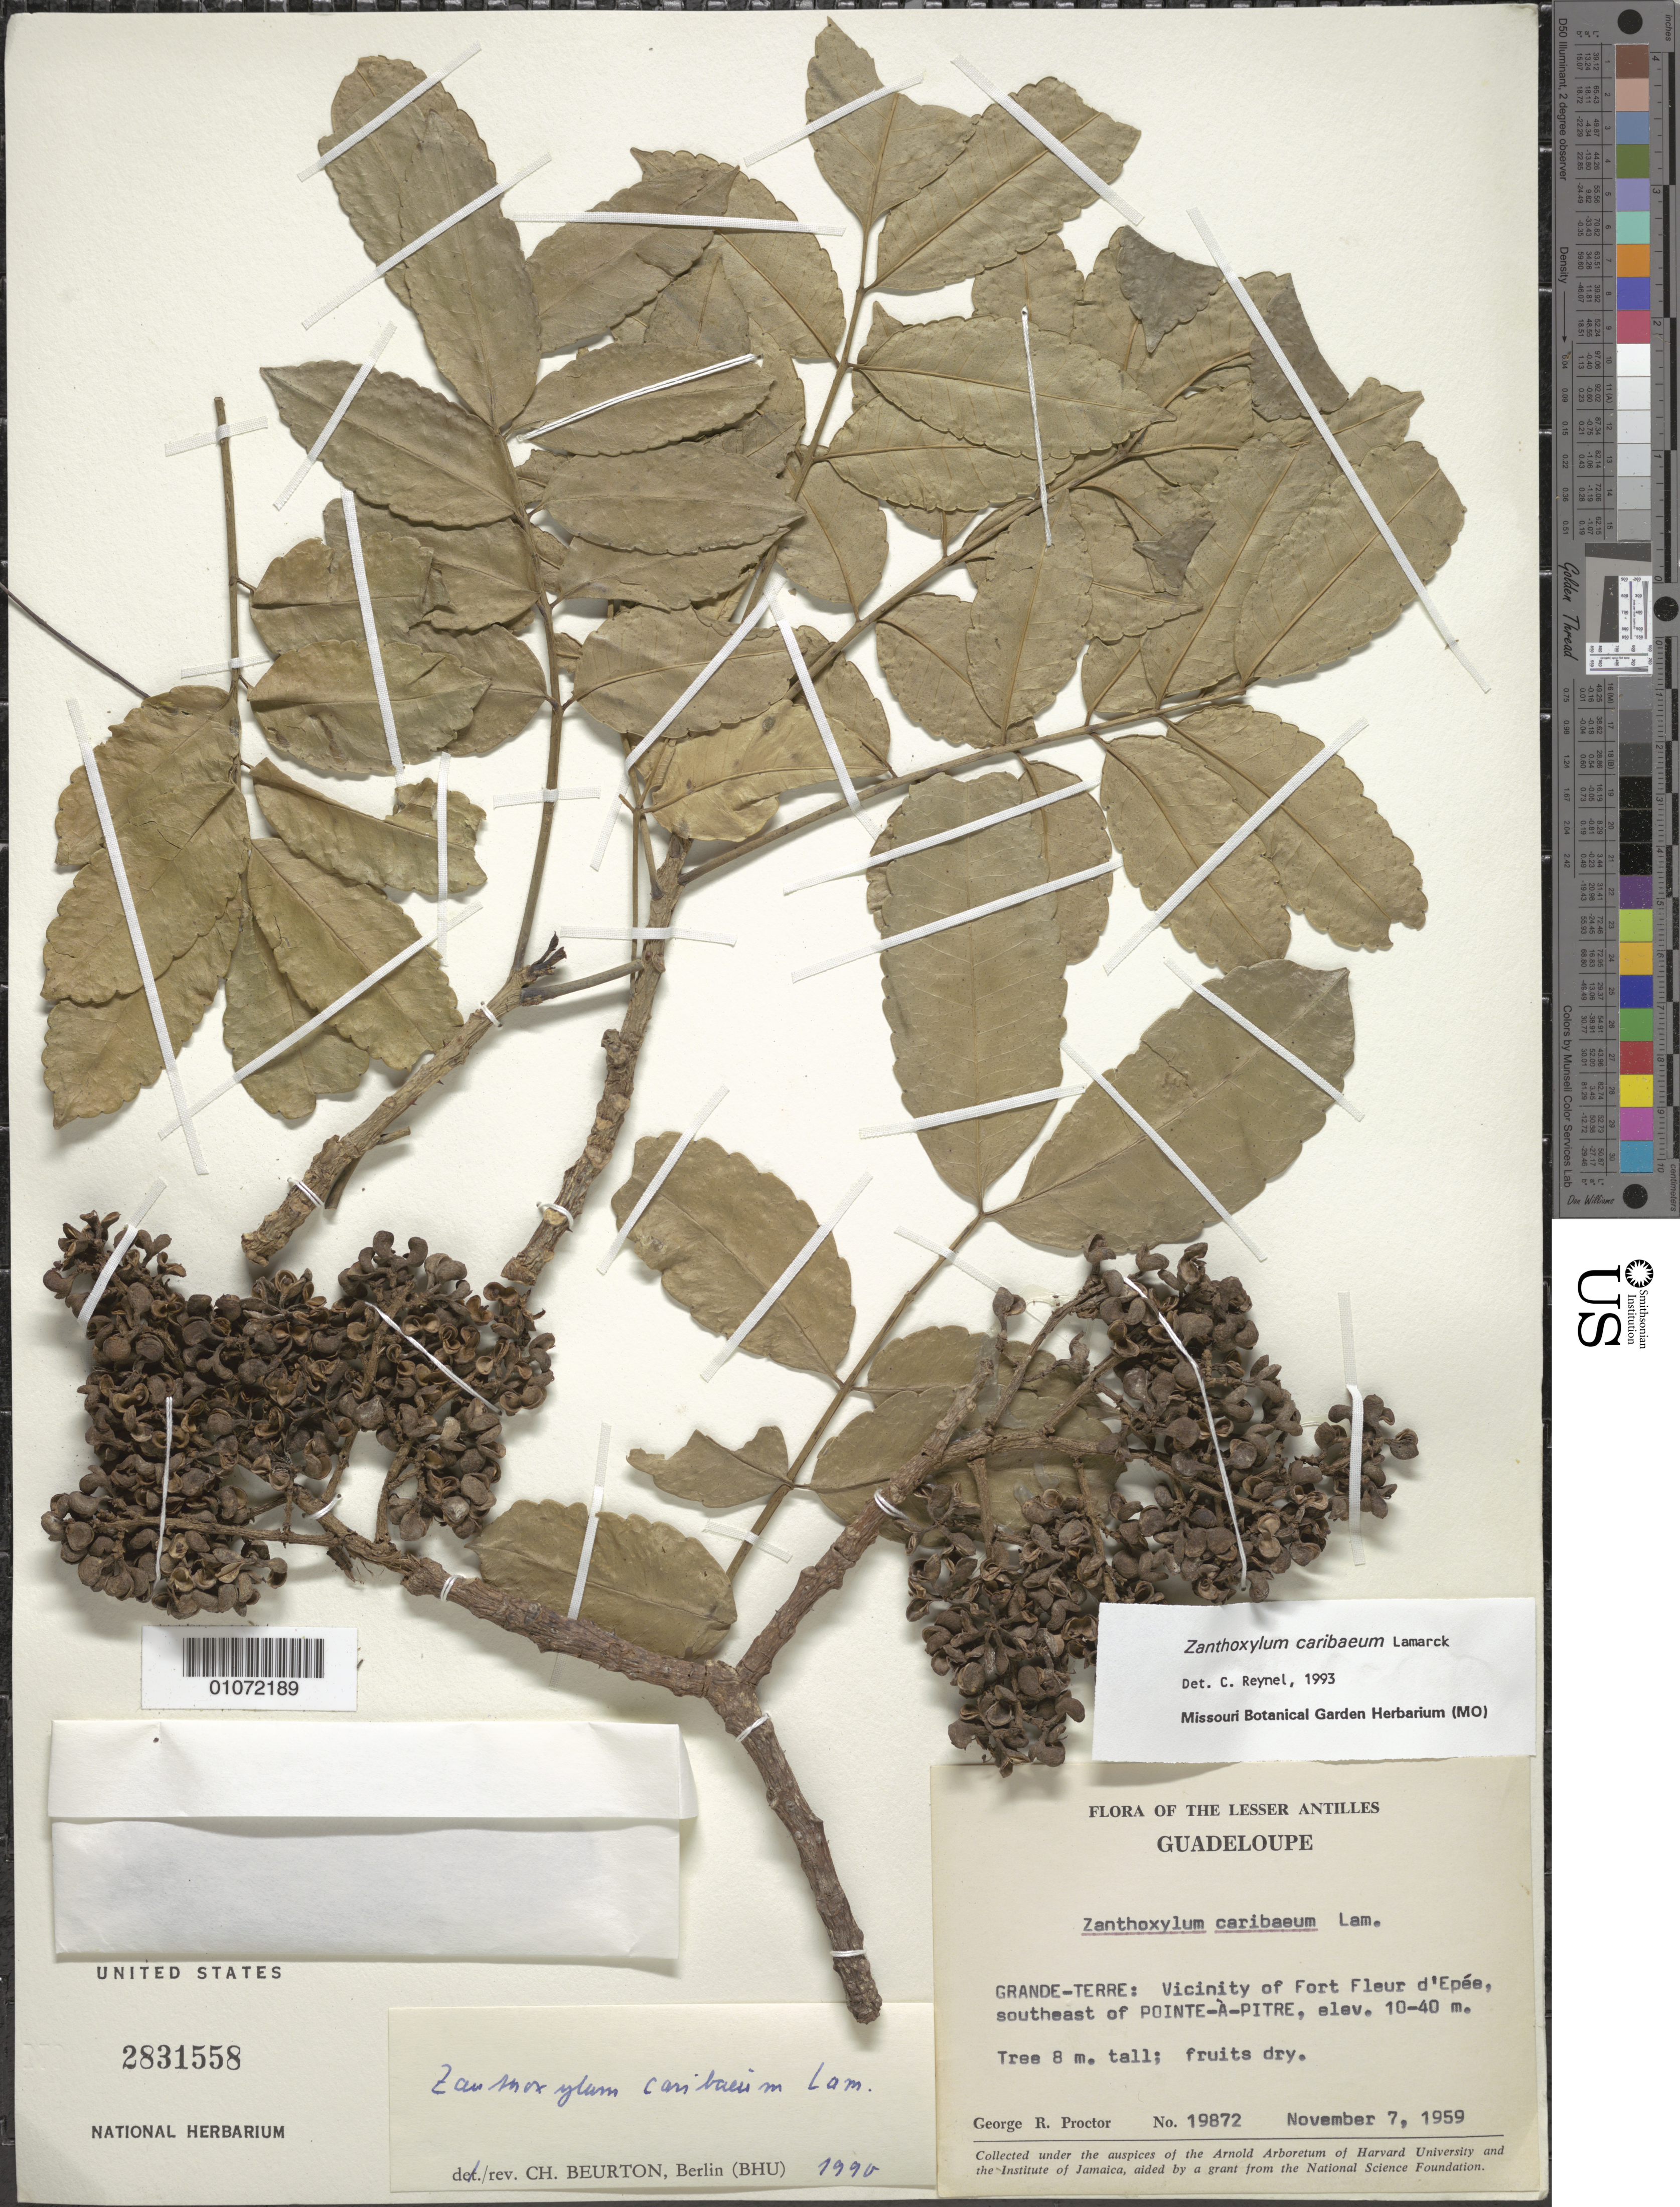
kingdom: Plantae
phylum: Tracheophyta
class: Magnoliopsida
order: Sapindales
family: Rutaceae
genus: Zanthoxylum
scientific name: Zanthoxylum caribaeum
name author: Lam.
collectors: G. R. Proctor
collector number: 19872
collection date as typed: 07 Nov 1959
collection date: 1959-11-07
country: Guadeloupe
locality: GRANDE-TERRE: Vicinity of Fort Flour d'Epae, southeast of POINTE-A-PITRE.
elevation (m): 10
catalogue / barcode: US 2831558